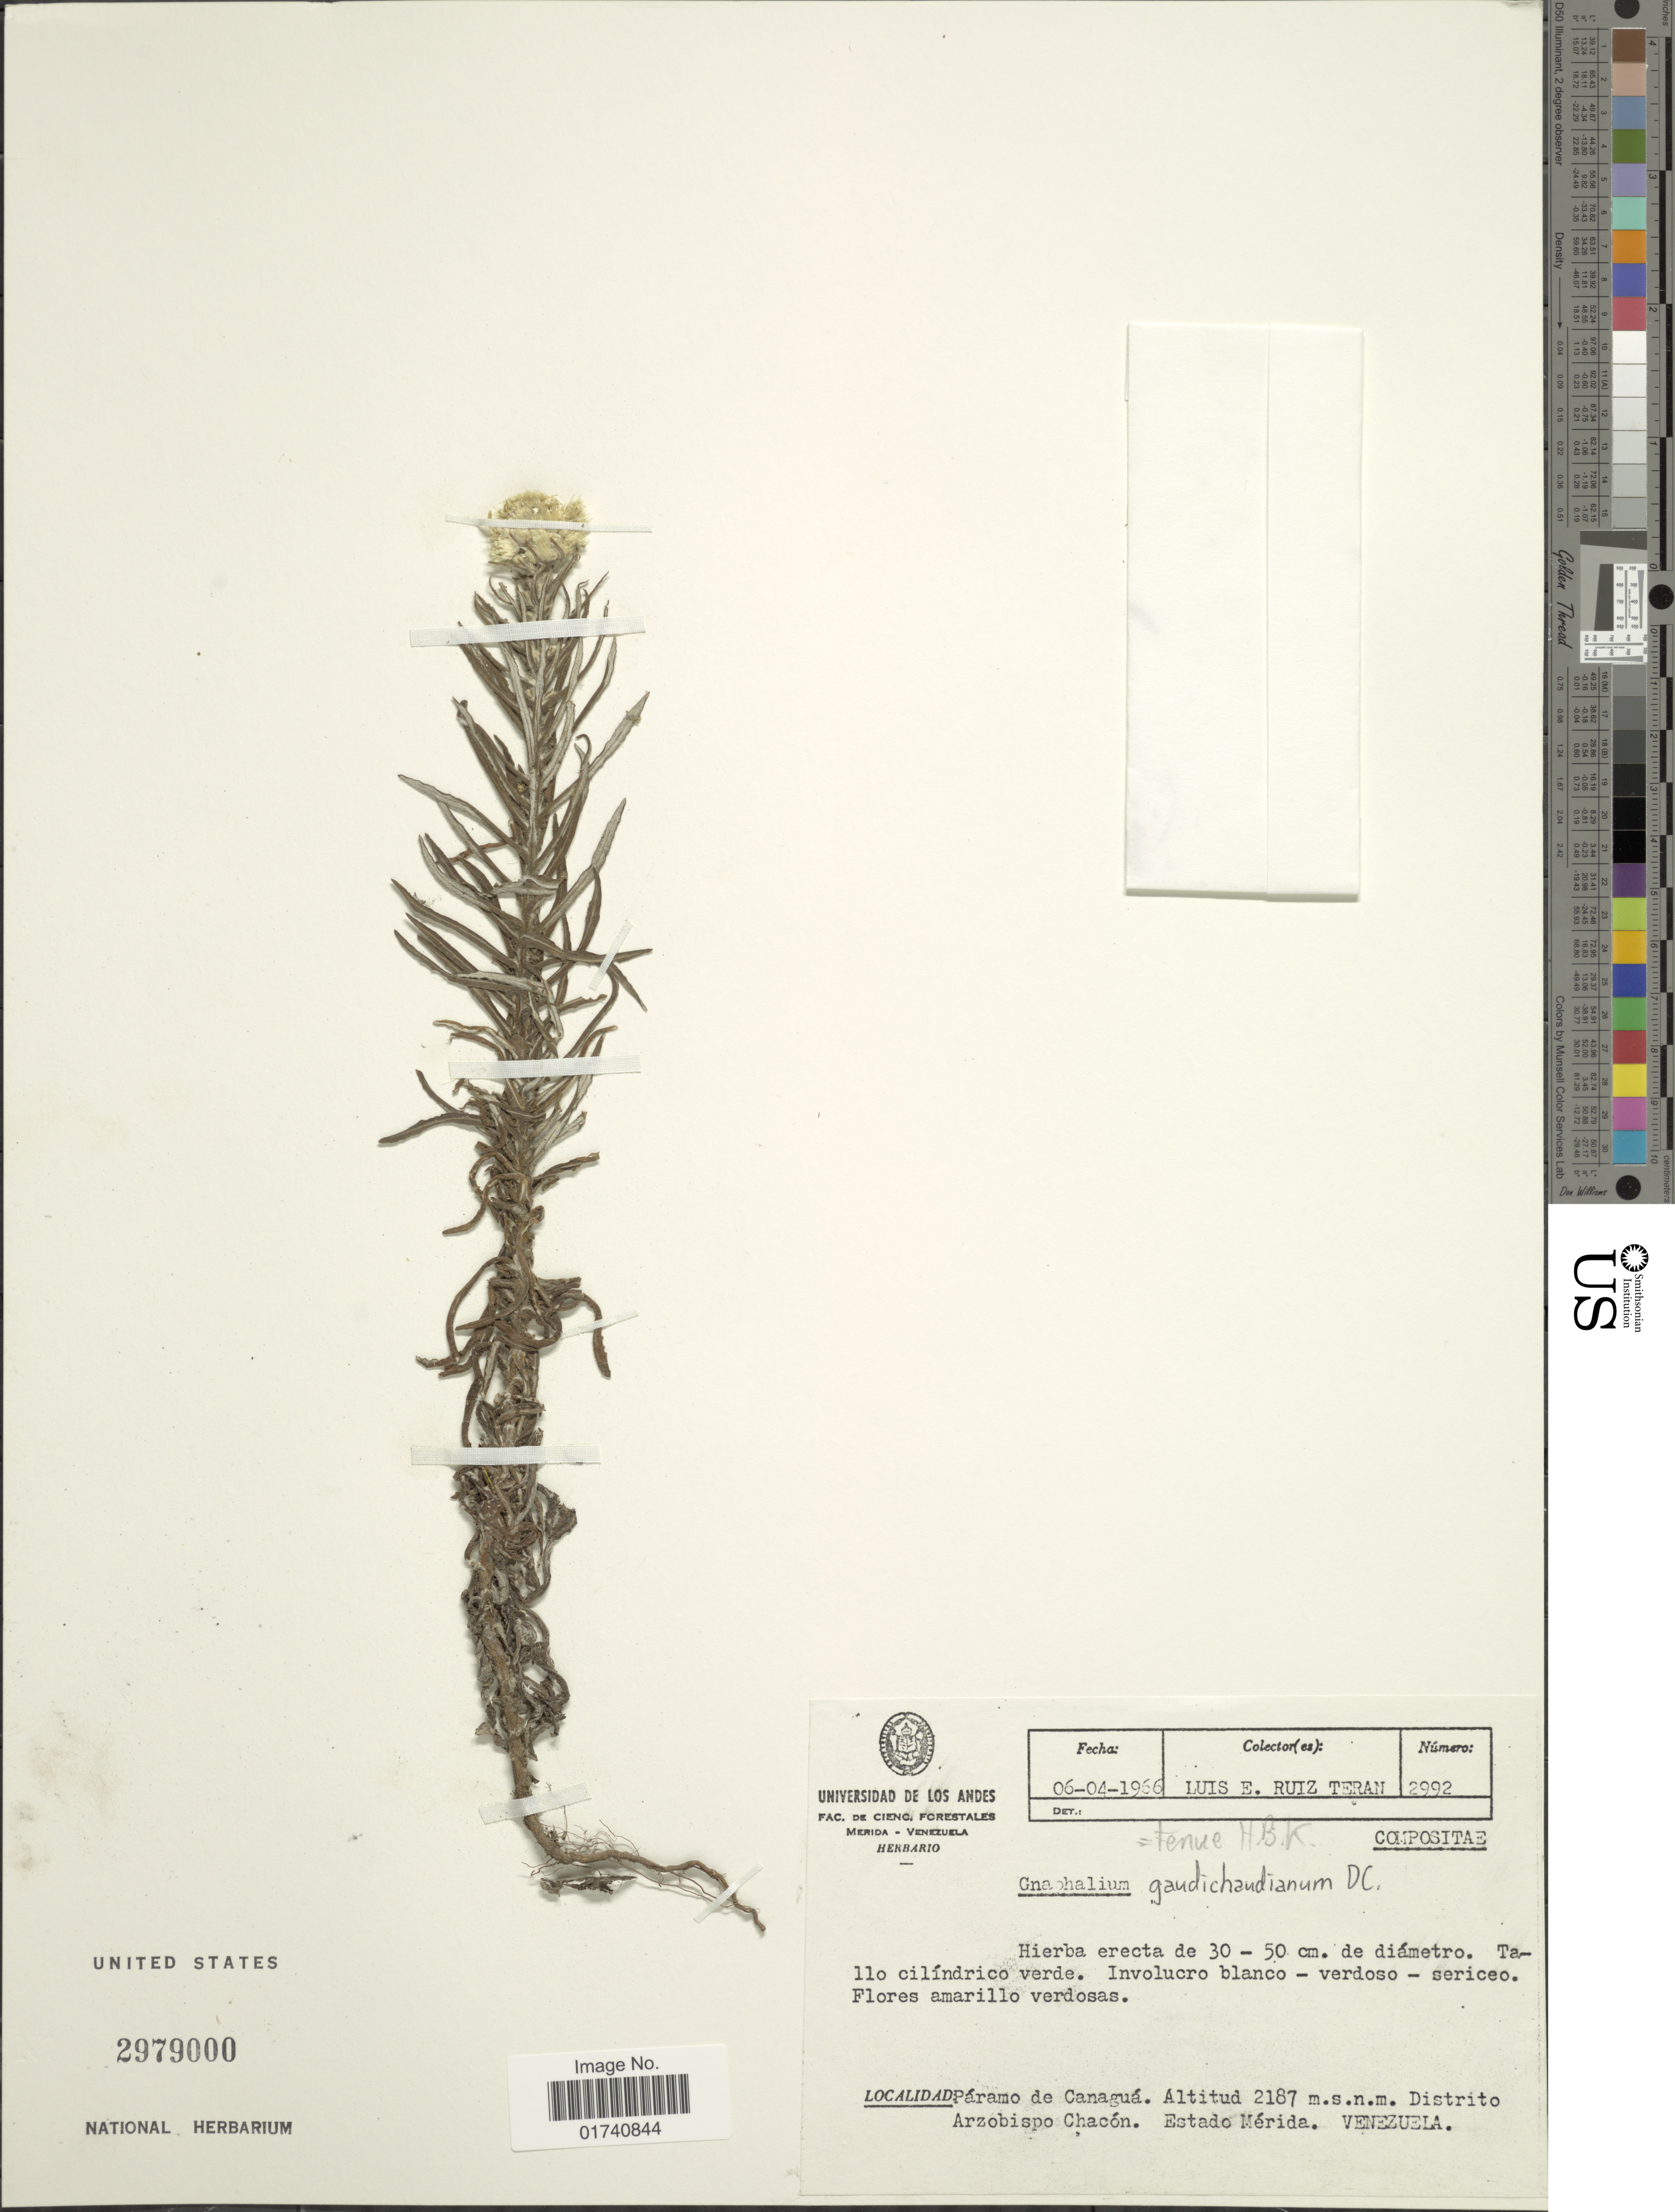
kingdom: Plantae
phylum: Tracheophyta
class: Magnoliopsida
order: Asterales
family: Asteraceae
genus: Pseudognaphalium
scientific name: Pseudognaphalium viscosum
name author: (Kunth) Anderb.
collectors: L. Teran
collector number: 2992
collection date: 1966-04-06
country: Venezuela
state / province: Mérida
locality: Paramo de Canagua. Distrito Arzobispo Chacon. Estado Merida.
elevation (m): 2187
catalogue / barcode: US 2979000